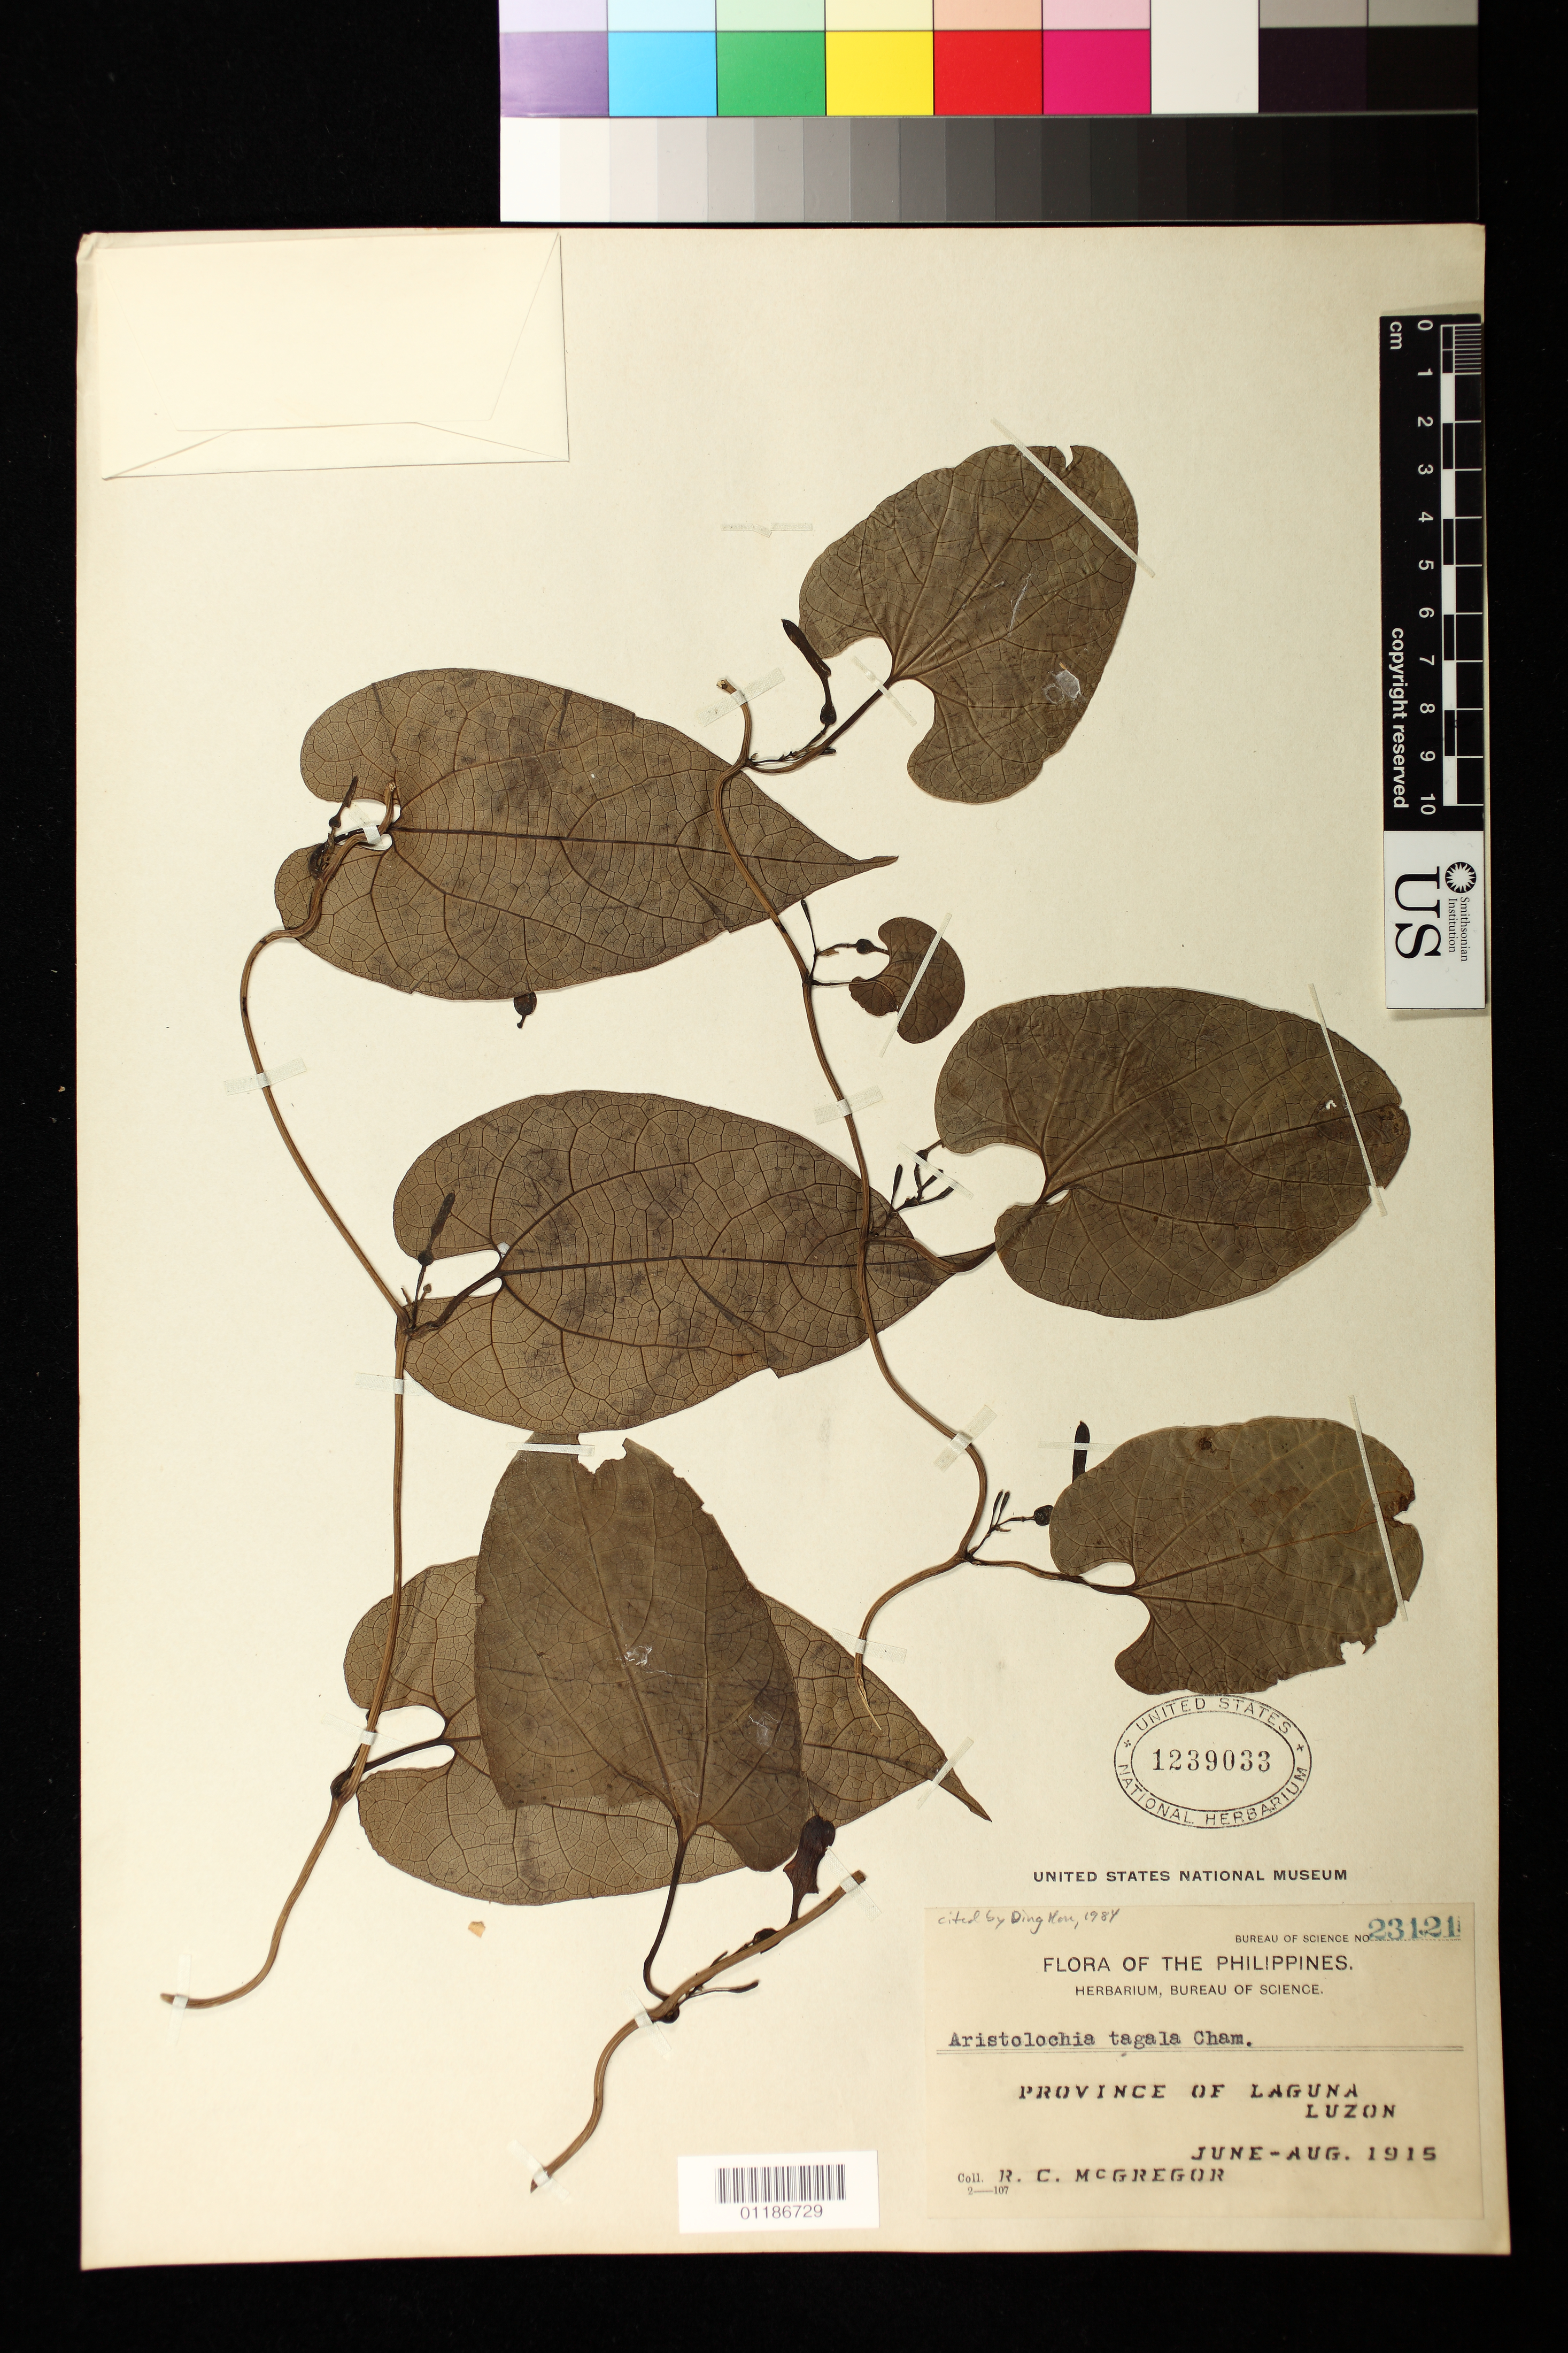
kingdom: Plantae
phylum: Tracheophyta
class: Magnoliopsida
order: Piperales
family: Aristolochiaceae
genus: Aristolochia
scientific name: Aristolochia tagala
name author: Cham.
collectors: R. C. McGregor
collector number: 23421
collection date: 1915-06/1915-08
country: Philippines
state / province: Calabarzon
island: Luzon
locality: Province of Laguna, Luzon.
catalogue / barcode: US 1239033